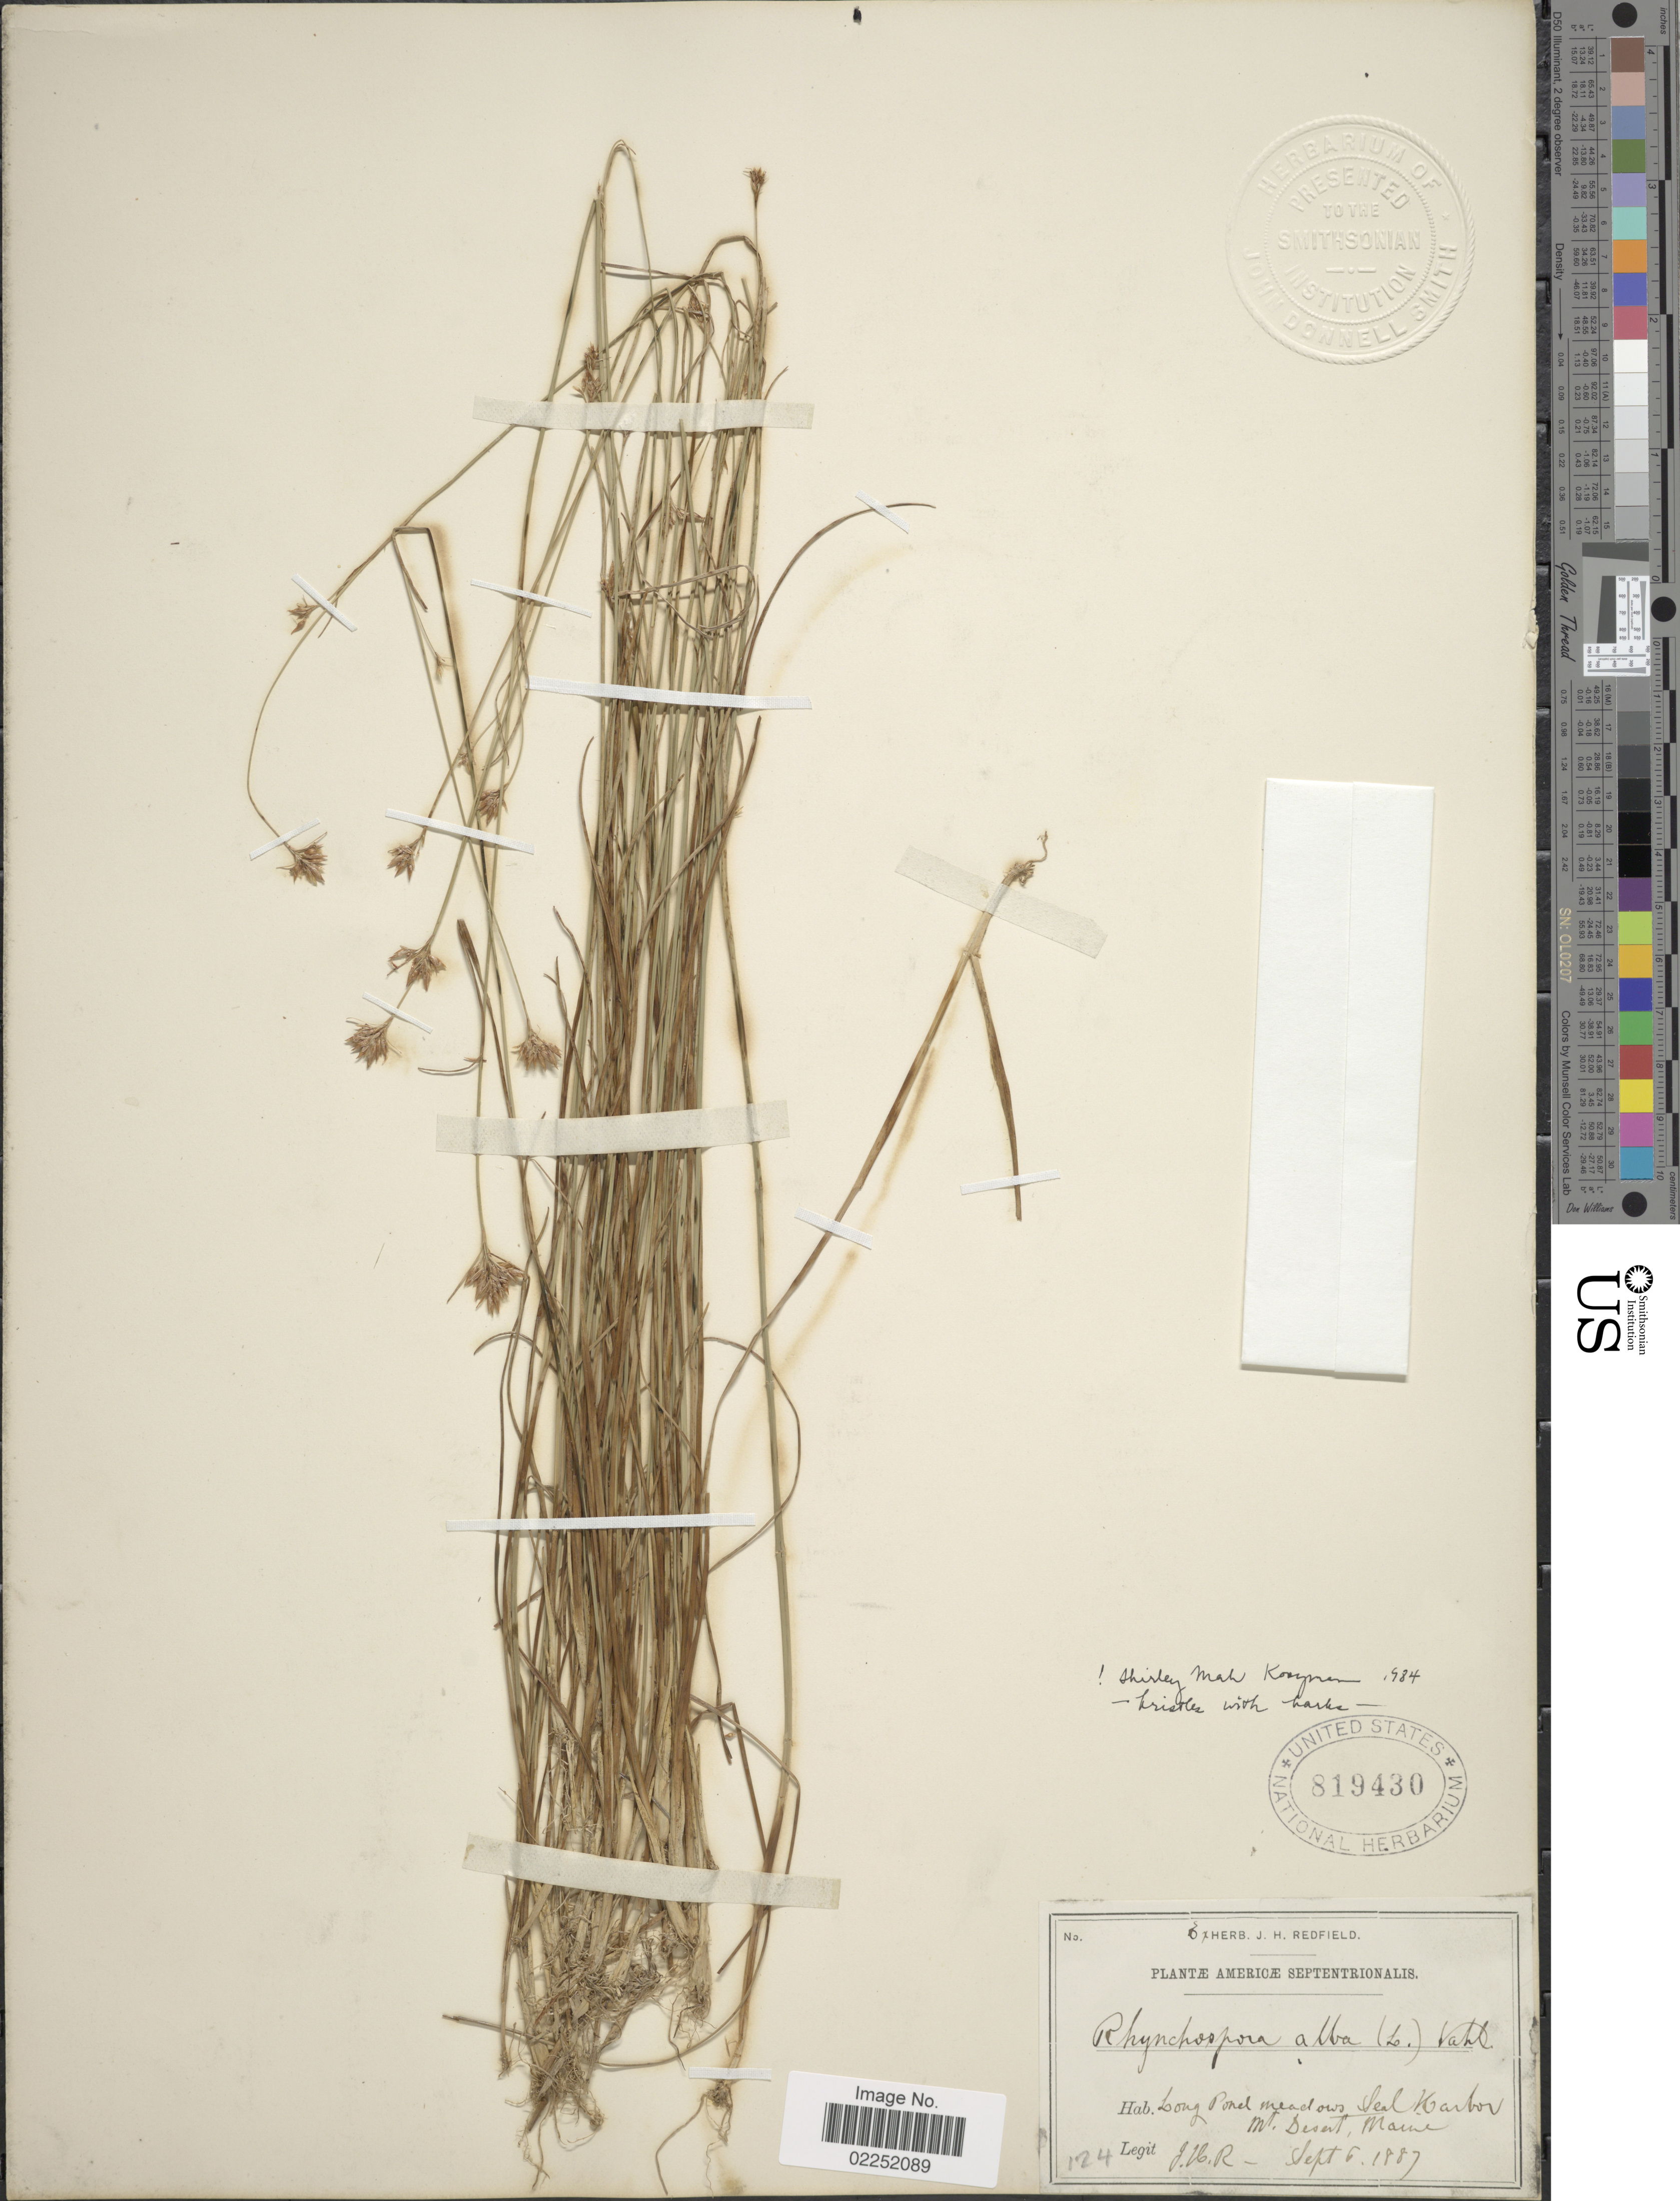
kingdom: Plantae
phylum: Tracheophyta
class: Liliopsida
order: Poales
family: Cyperaceae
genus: Rhynchospora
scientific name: Rhynchospora alba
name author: (L.) Vahl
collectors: J. Redfield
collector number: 124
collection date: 1887-09-06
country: United States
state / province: Maine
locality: Long Pond meadows Seal Harbor, Mt. Desert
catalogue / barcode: US 819430